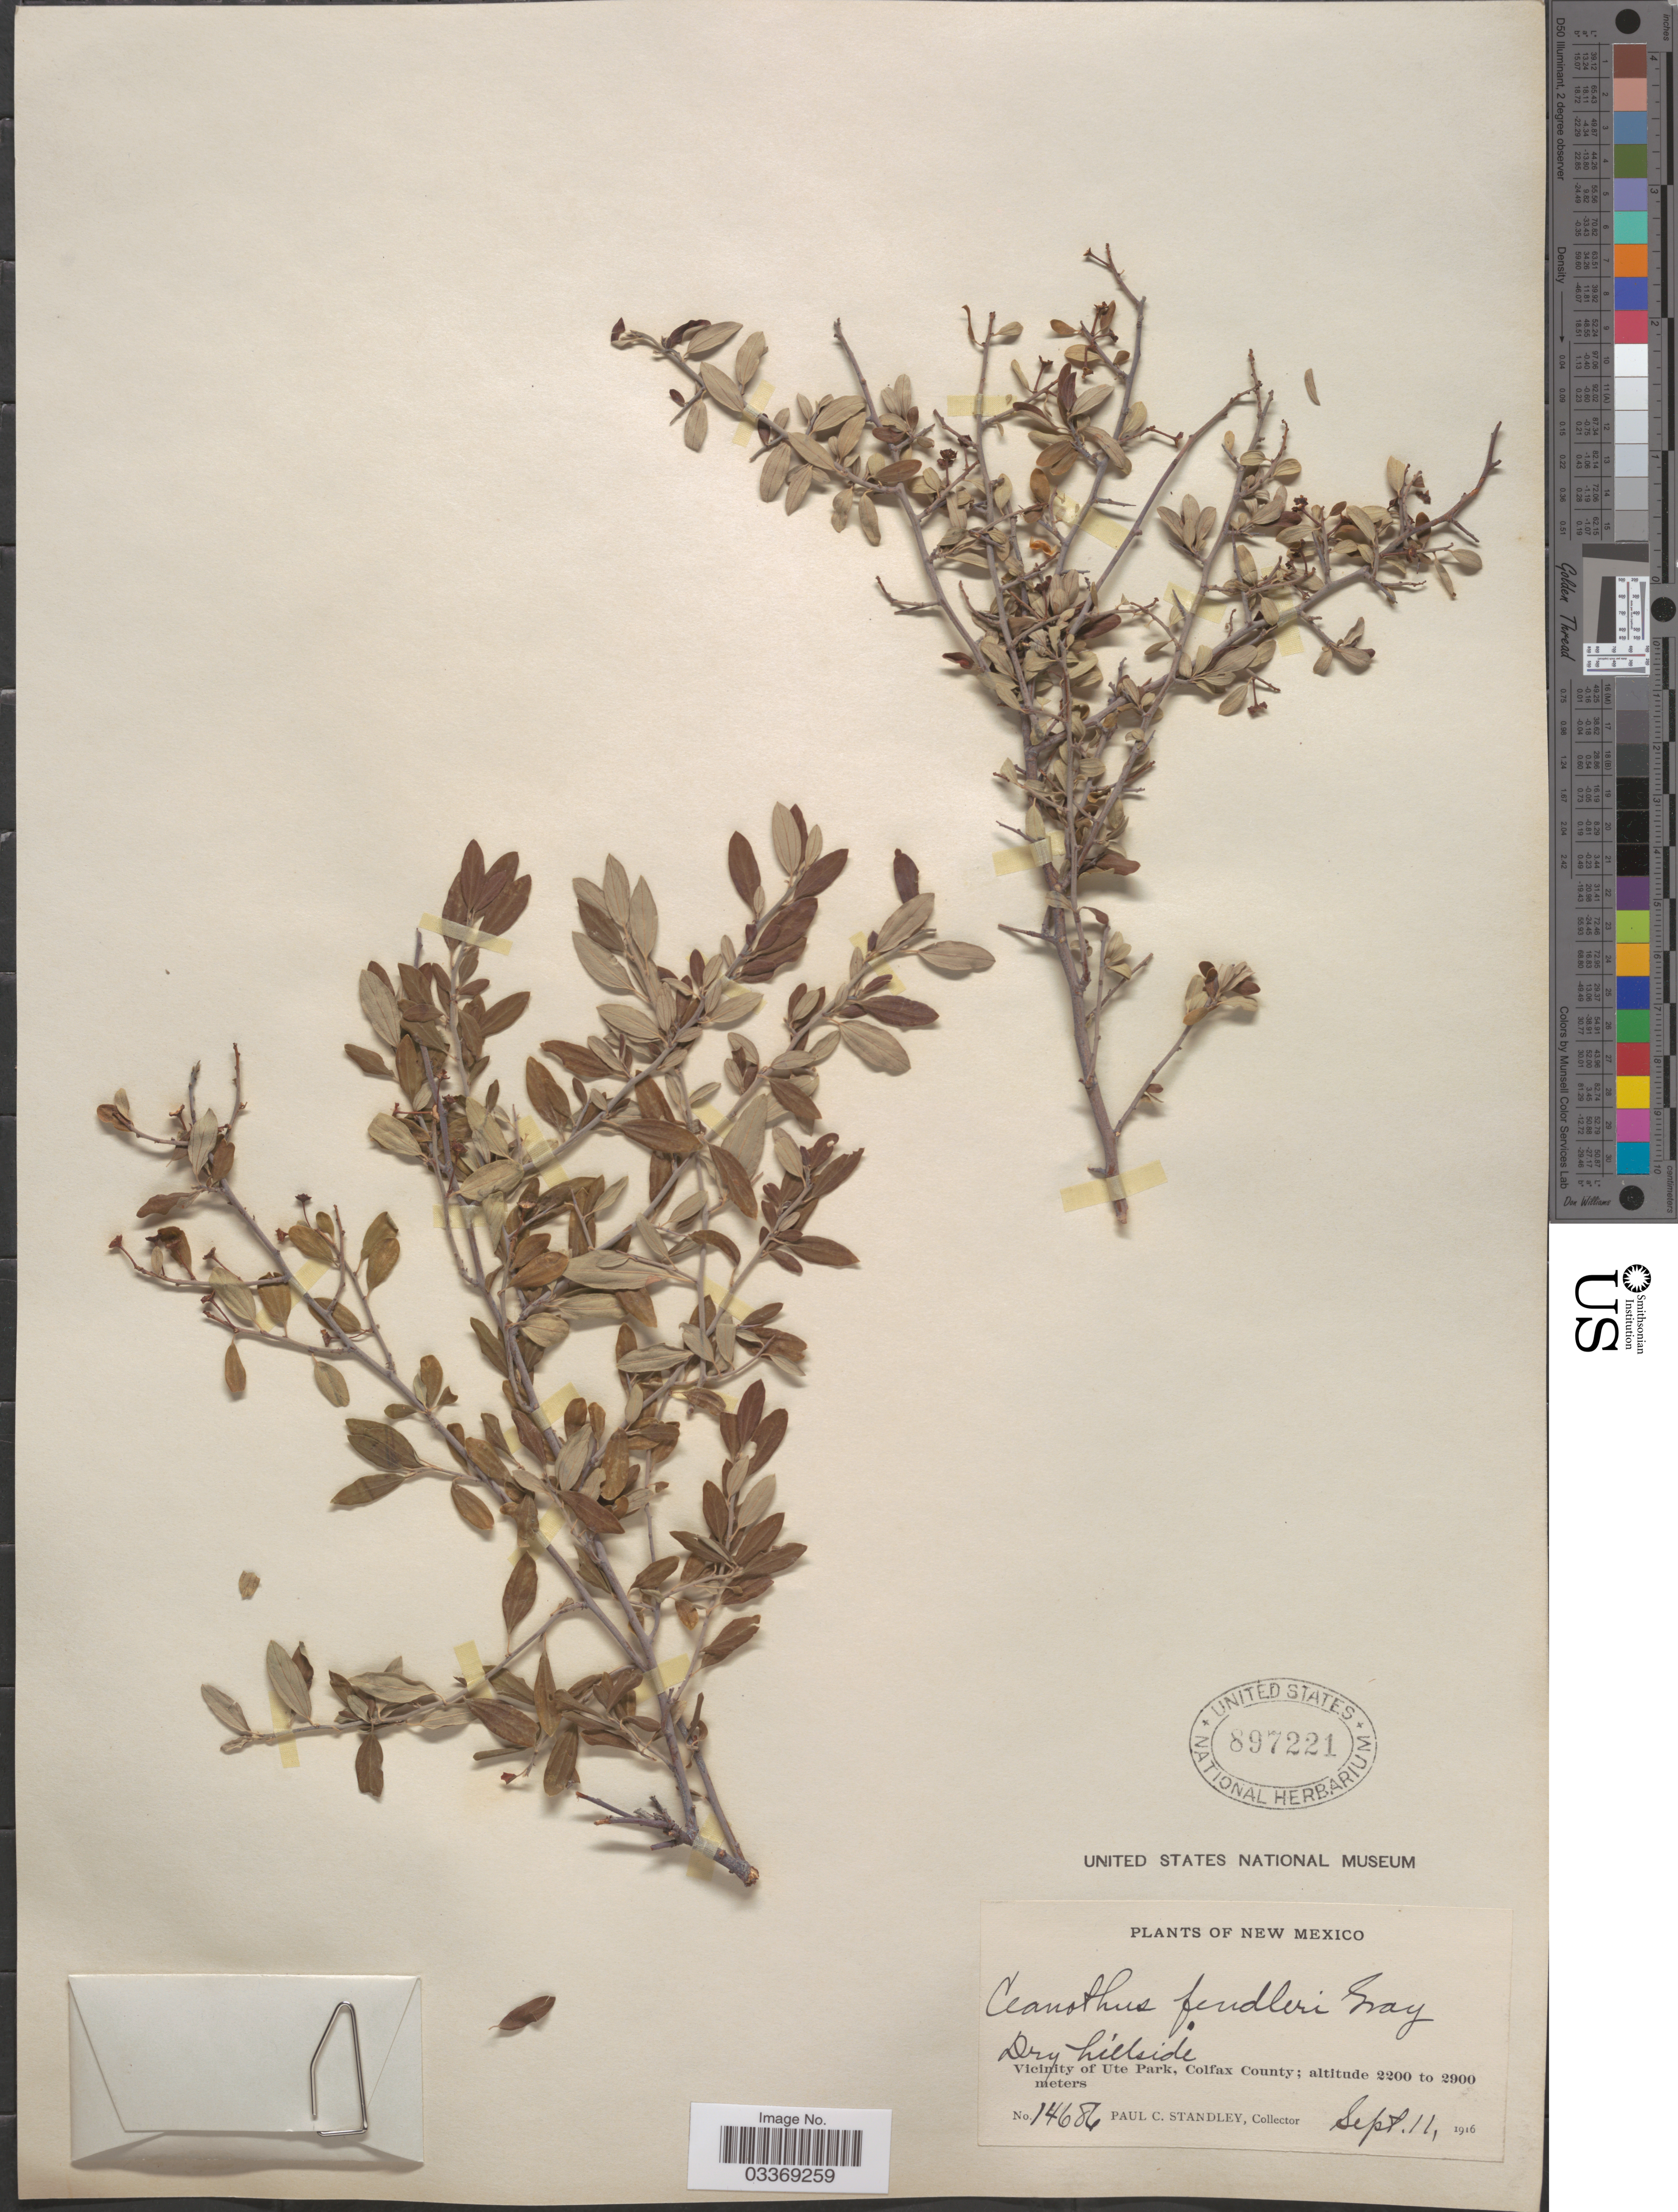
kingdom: Plantae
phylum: Tracheophyta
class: Magnoliopsida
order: Rosales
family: Rhamnaceae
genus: Ceanothus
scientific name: Ceanothus fendleri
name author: A. Gray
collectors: P. C. Standley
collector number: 14686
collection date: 1916-09-11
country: United States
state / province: New Mexico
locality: Vicinity of Ute Park, Colfax County.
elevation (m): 2200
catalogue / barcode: US 897221